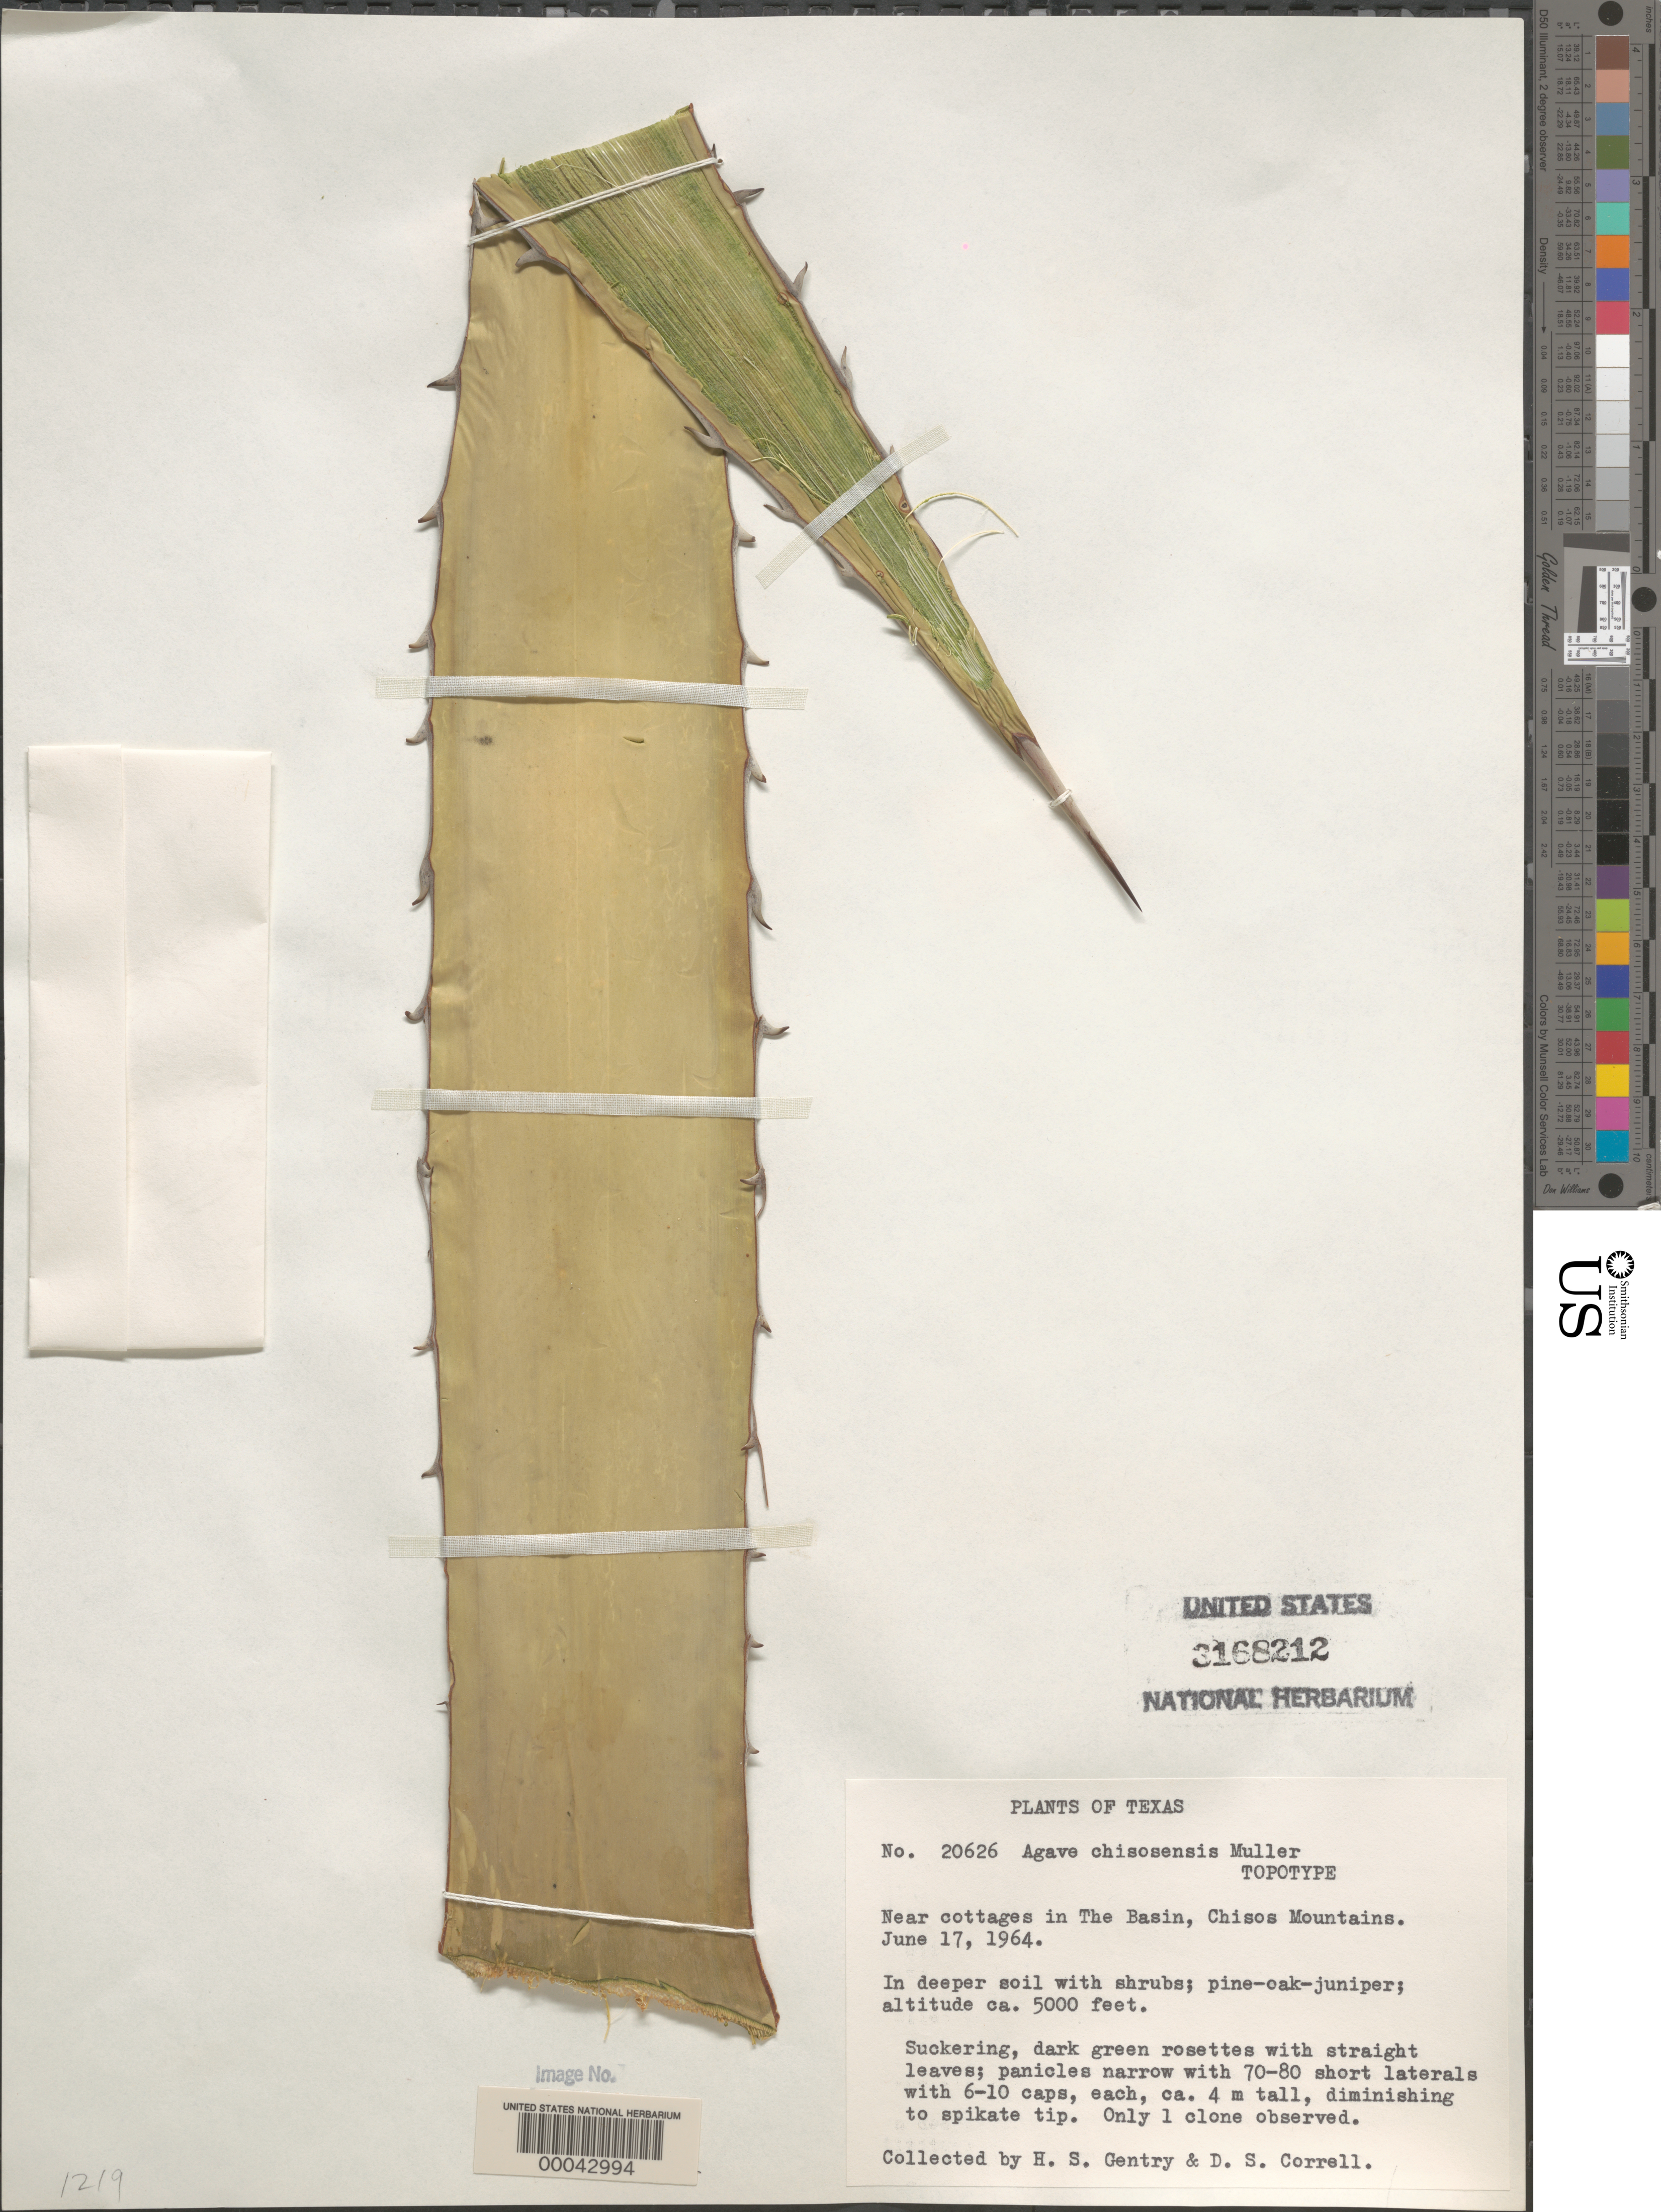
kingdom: Plantae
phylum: Tracheophyta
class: Liliopsida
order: Asparagales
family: Asparagaceae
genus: Agave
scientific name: Agave chisosensis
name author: C.H. Mull.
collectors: H. S. Gentry & D. S. Correll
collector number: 20626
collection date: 1964-06-17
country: United States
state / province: Texas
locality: Near cottages in The Basin, Chisos Mountains.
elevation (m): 1524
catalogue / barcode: US 3168212